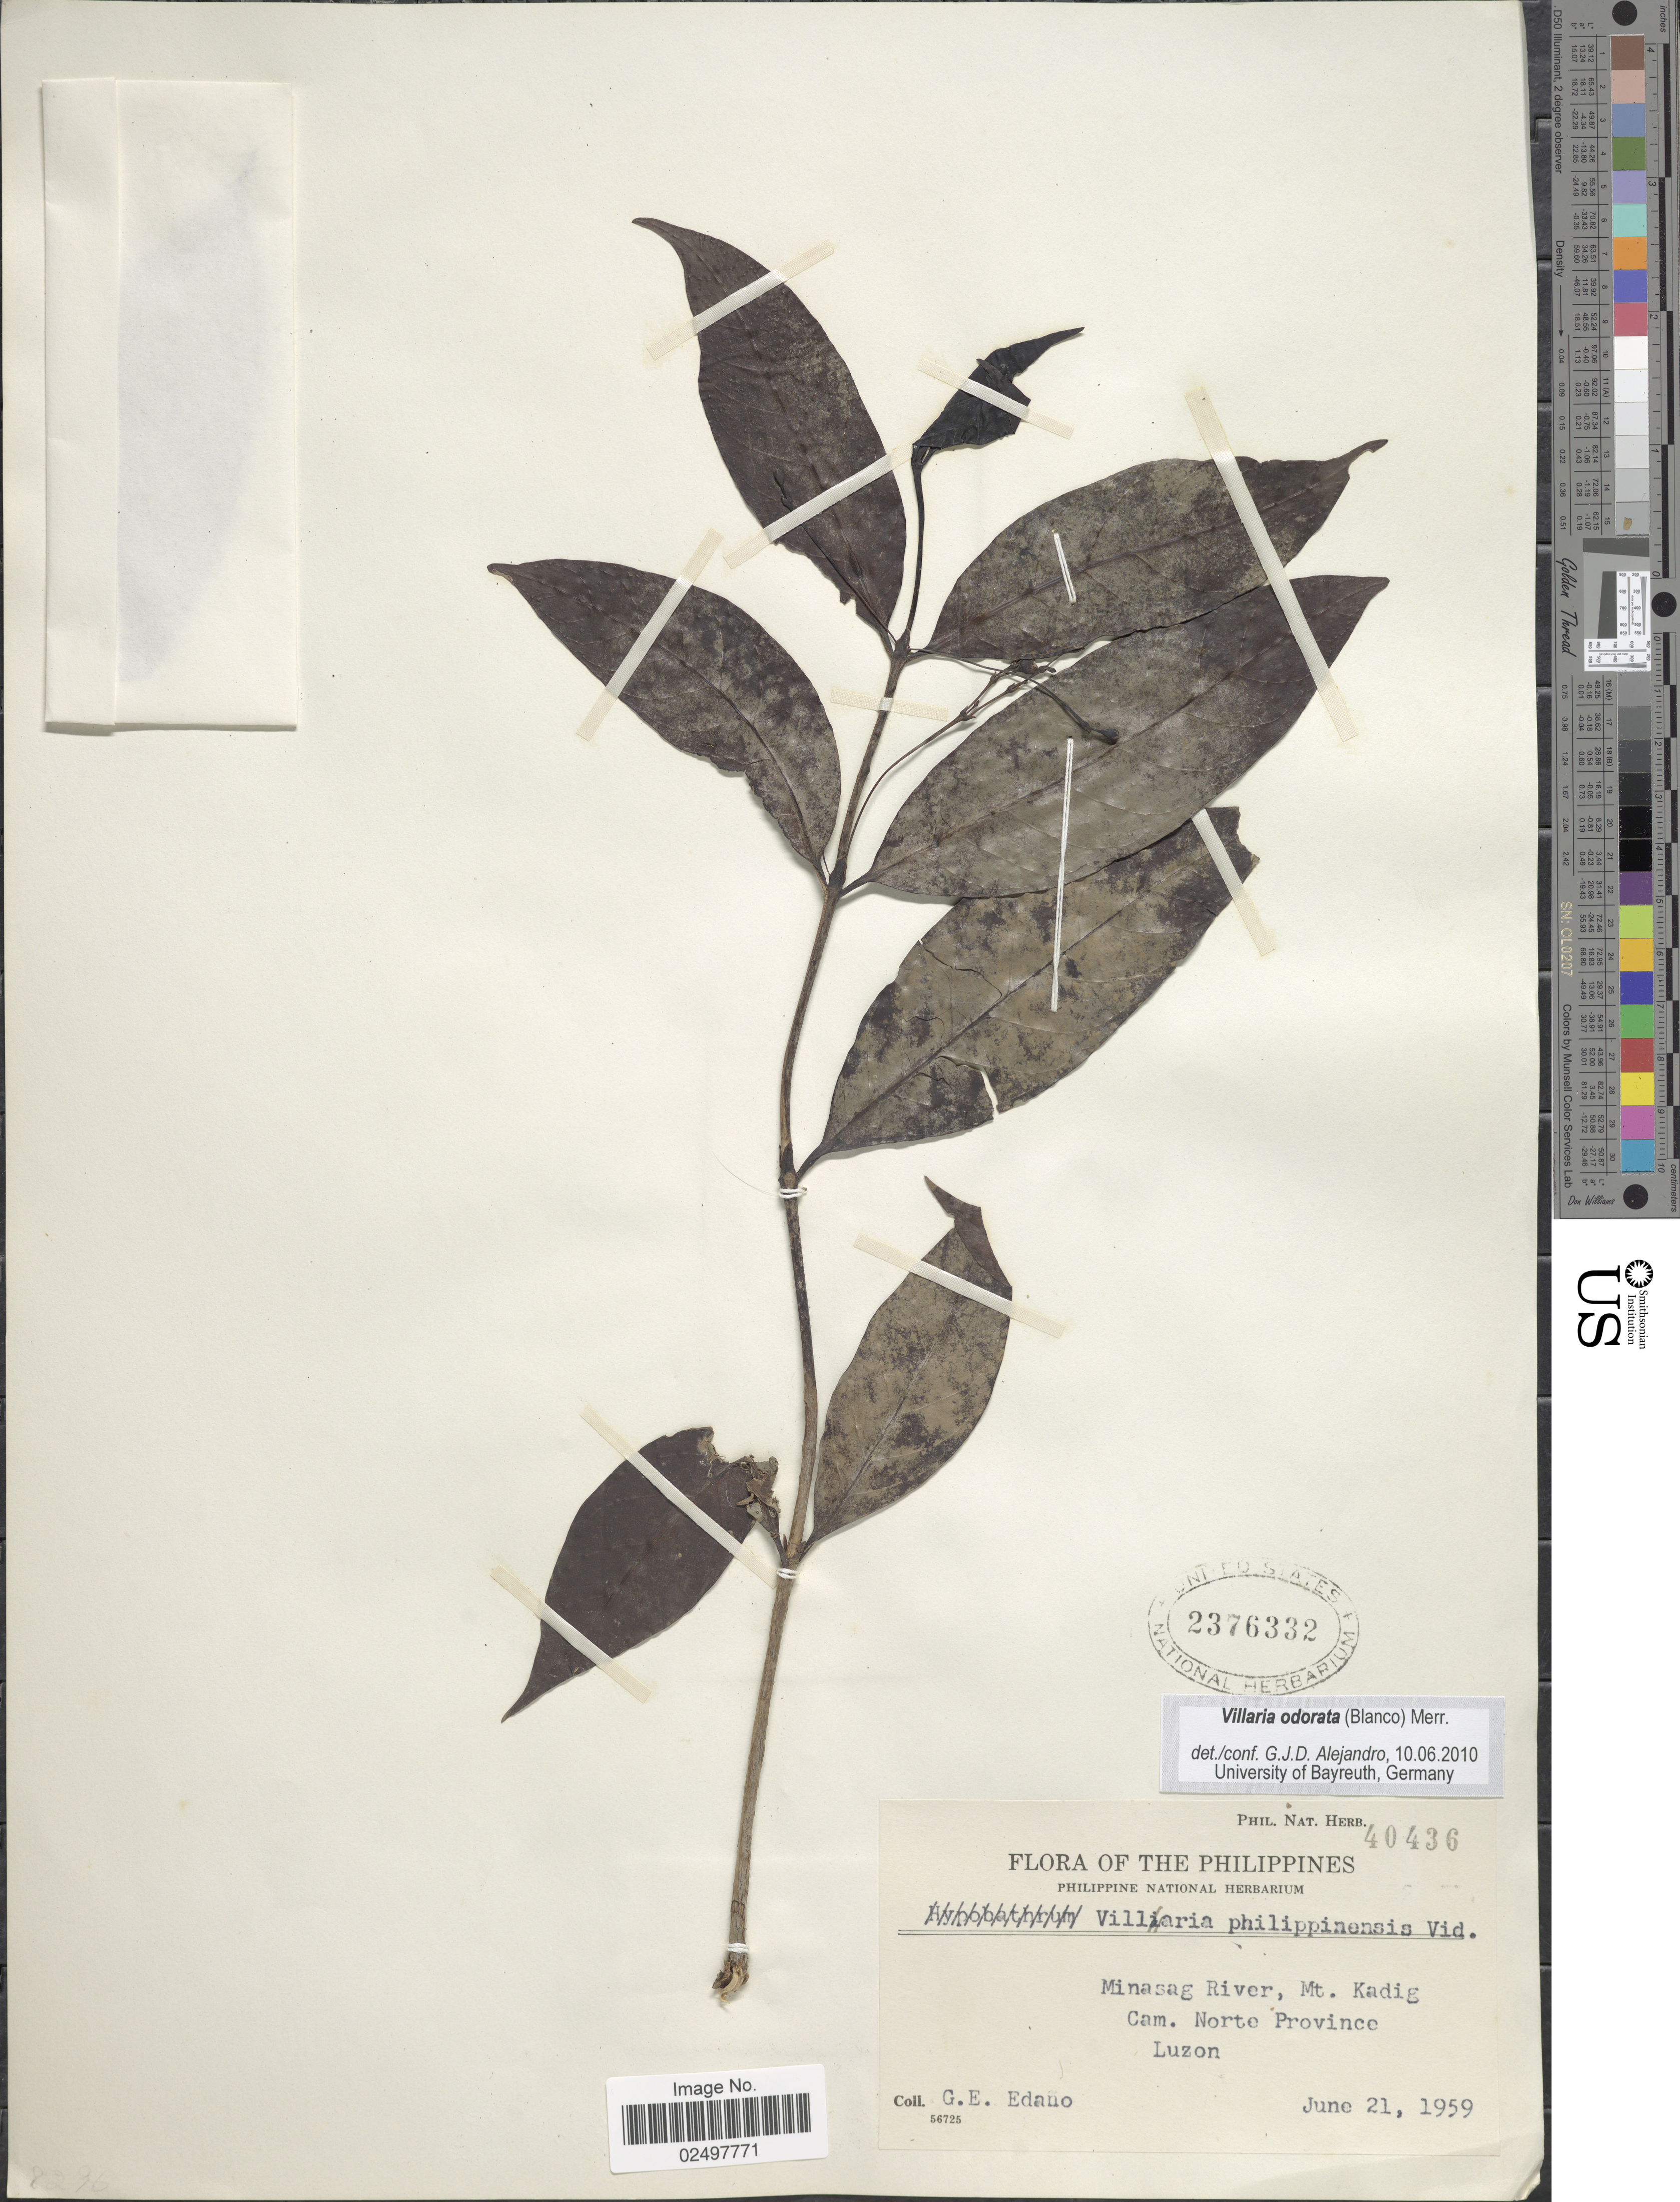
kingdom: Plantae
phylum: Tracheophyta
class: Magnoliopsida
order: Gentianales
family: Rubiaceae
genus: Villaria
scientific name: Villaria odorata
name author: (Blanco) Merr.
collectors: G. E. Edaño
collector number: Phil.Nat.Herb.40436?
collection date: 1959-06-21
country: Philippines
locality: Minasag River, Mt. Kadig, Cam. Norte Province Luzon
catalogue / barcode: US 2376332